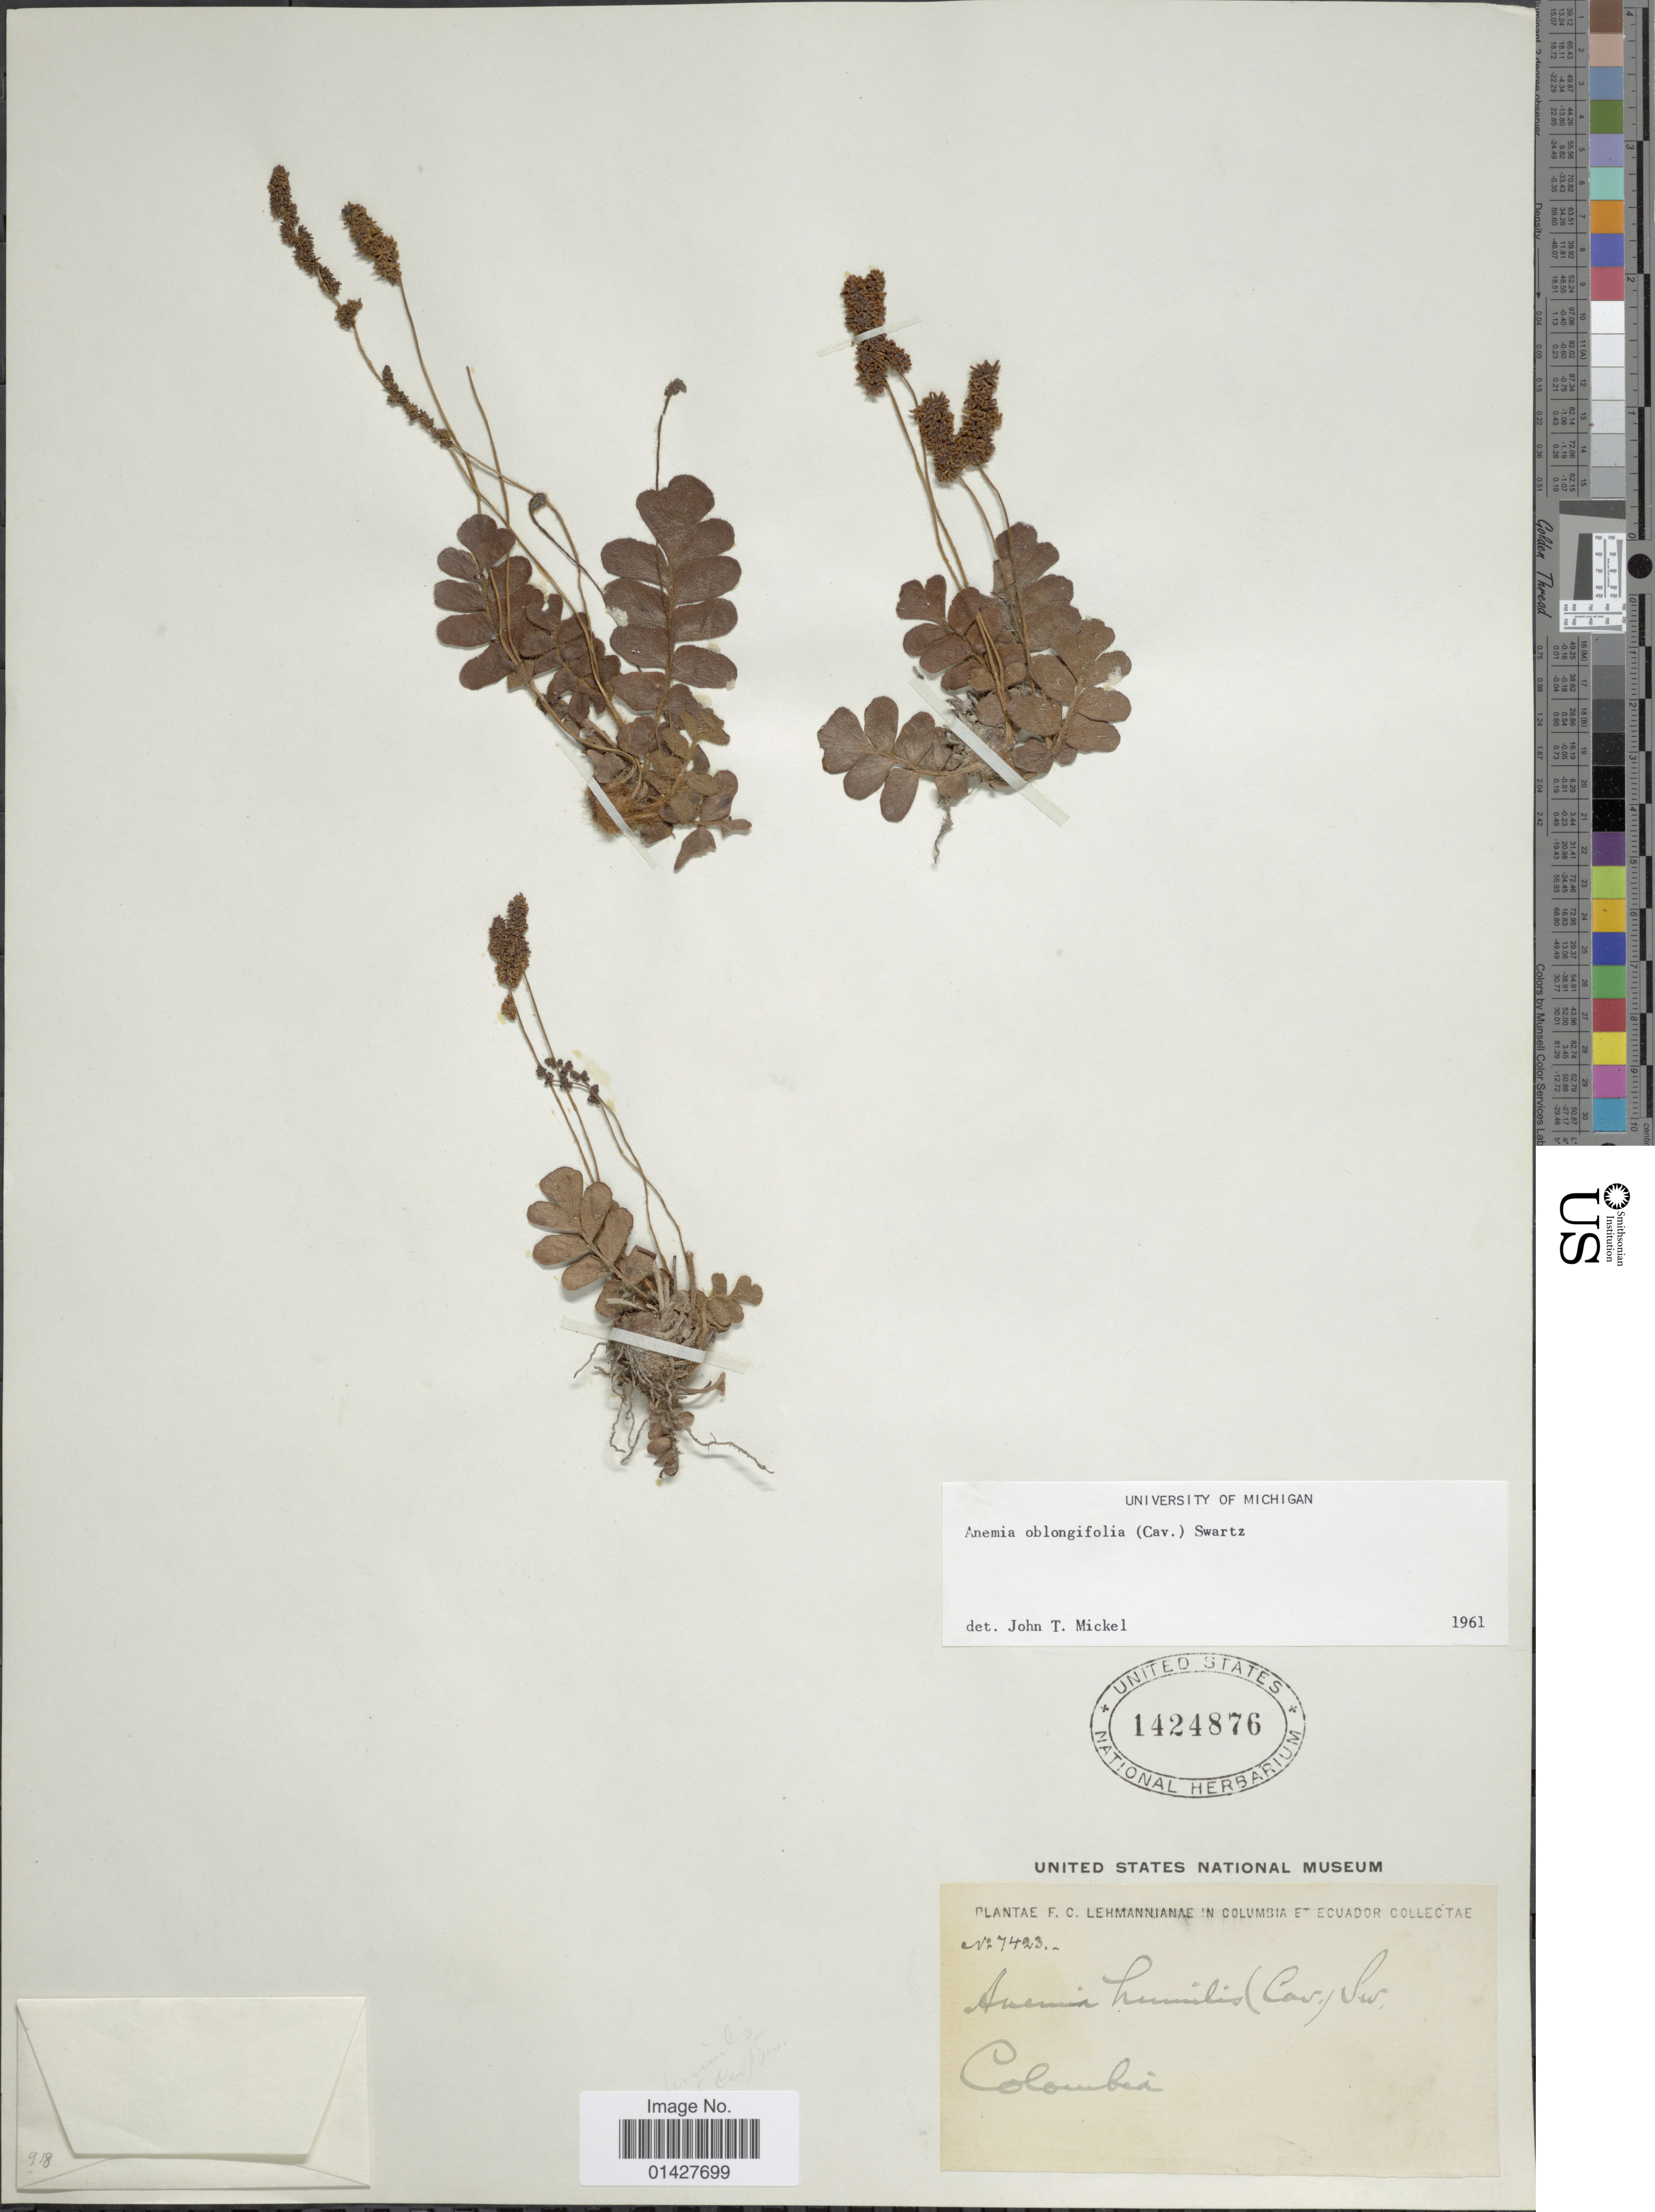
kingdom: Plantae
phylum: Tracheophyta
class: Polypodiopsida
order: Schizaeales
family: Anemiaceae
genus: Anemia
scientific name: Anemia oblongifolia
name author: (Cav.) Sw.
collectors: F. C. Lehmann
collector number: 7423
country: Colombia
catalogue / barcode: US 1424876